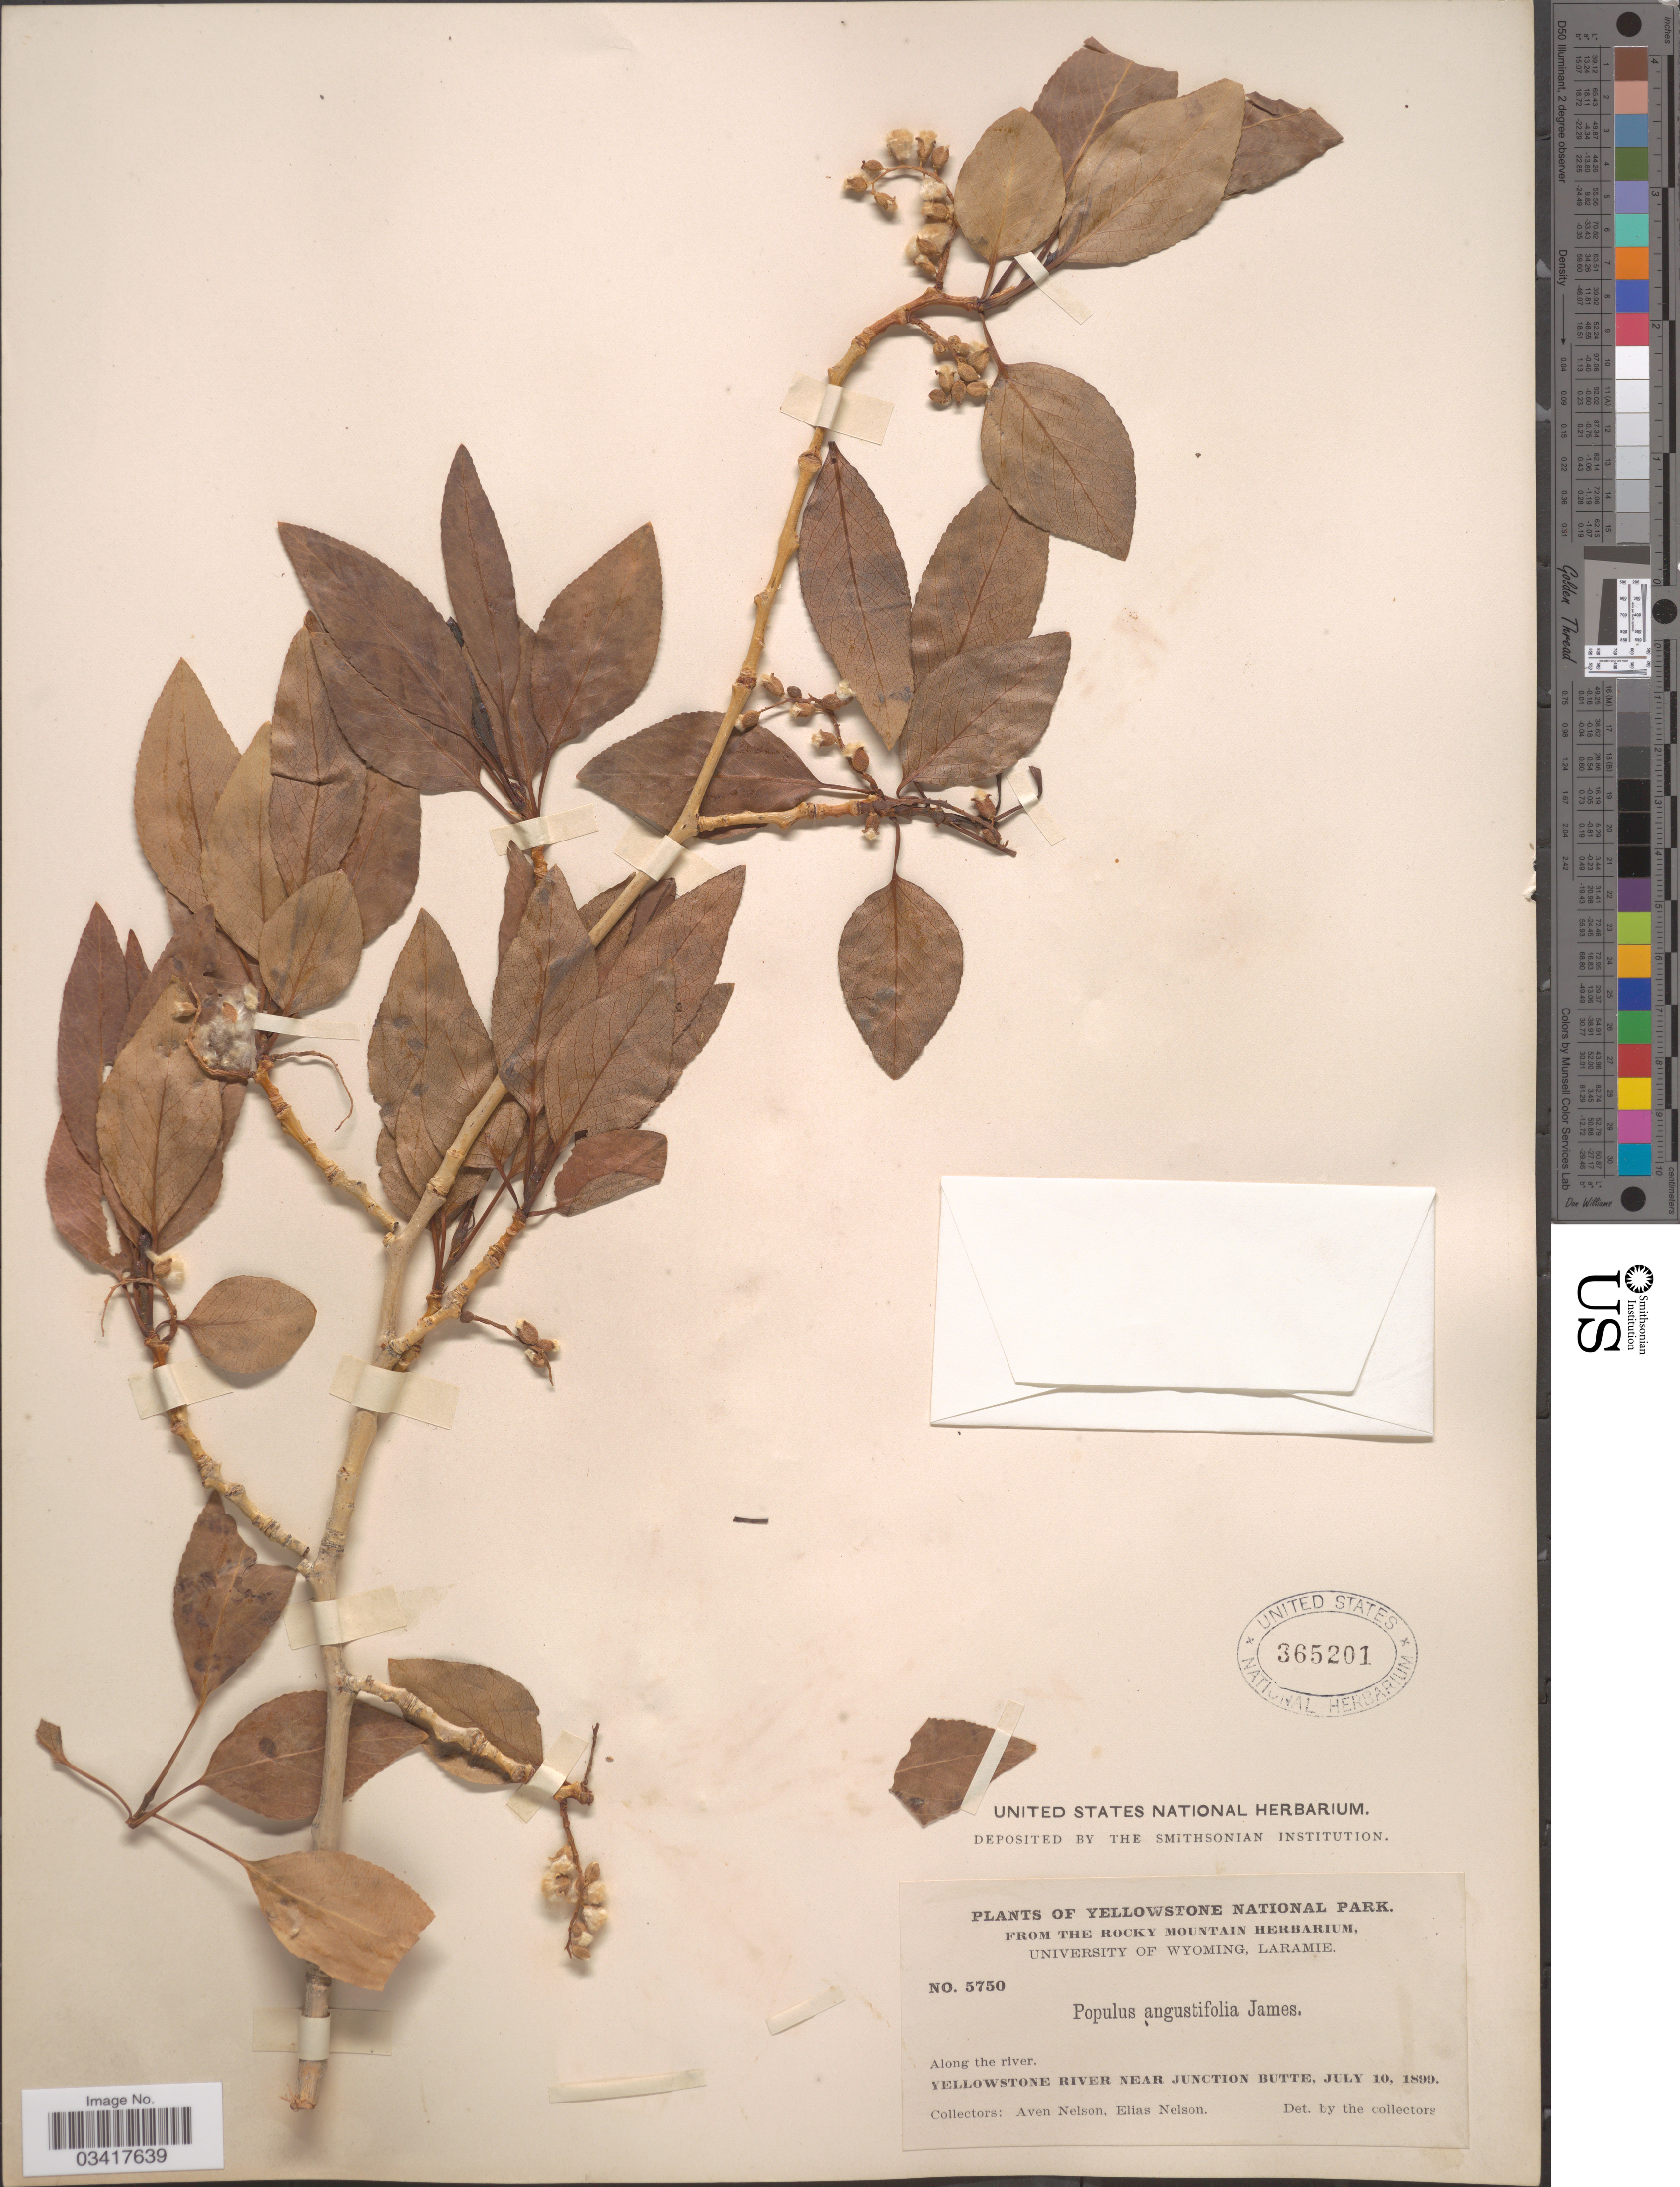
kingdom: Plantae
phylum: Tracheophyta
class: Magnoliopsida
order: Malpighiales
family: Salicaceae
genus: Populus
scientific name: Populus angustifolia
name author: E. James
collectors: A. Nelson & E. Nelson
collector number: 5750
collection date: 1899-07-10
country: United States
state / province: Wyoming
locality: Along the river. Yellowstone river near junction Butte.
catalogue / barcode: US 365201